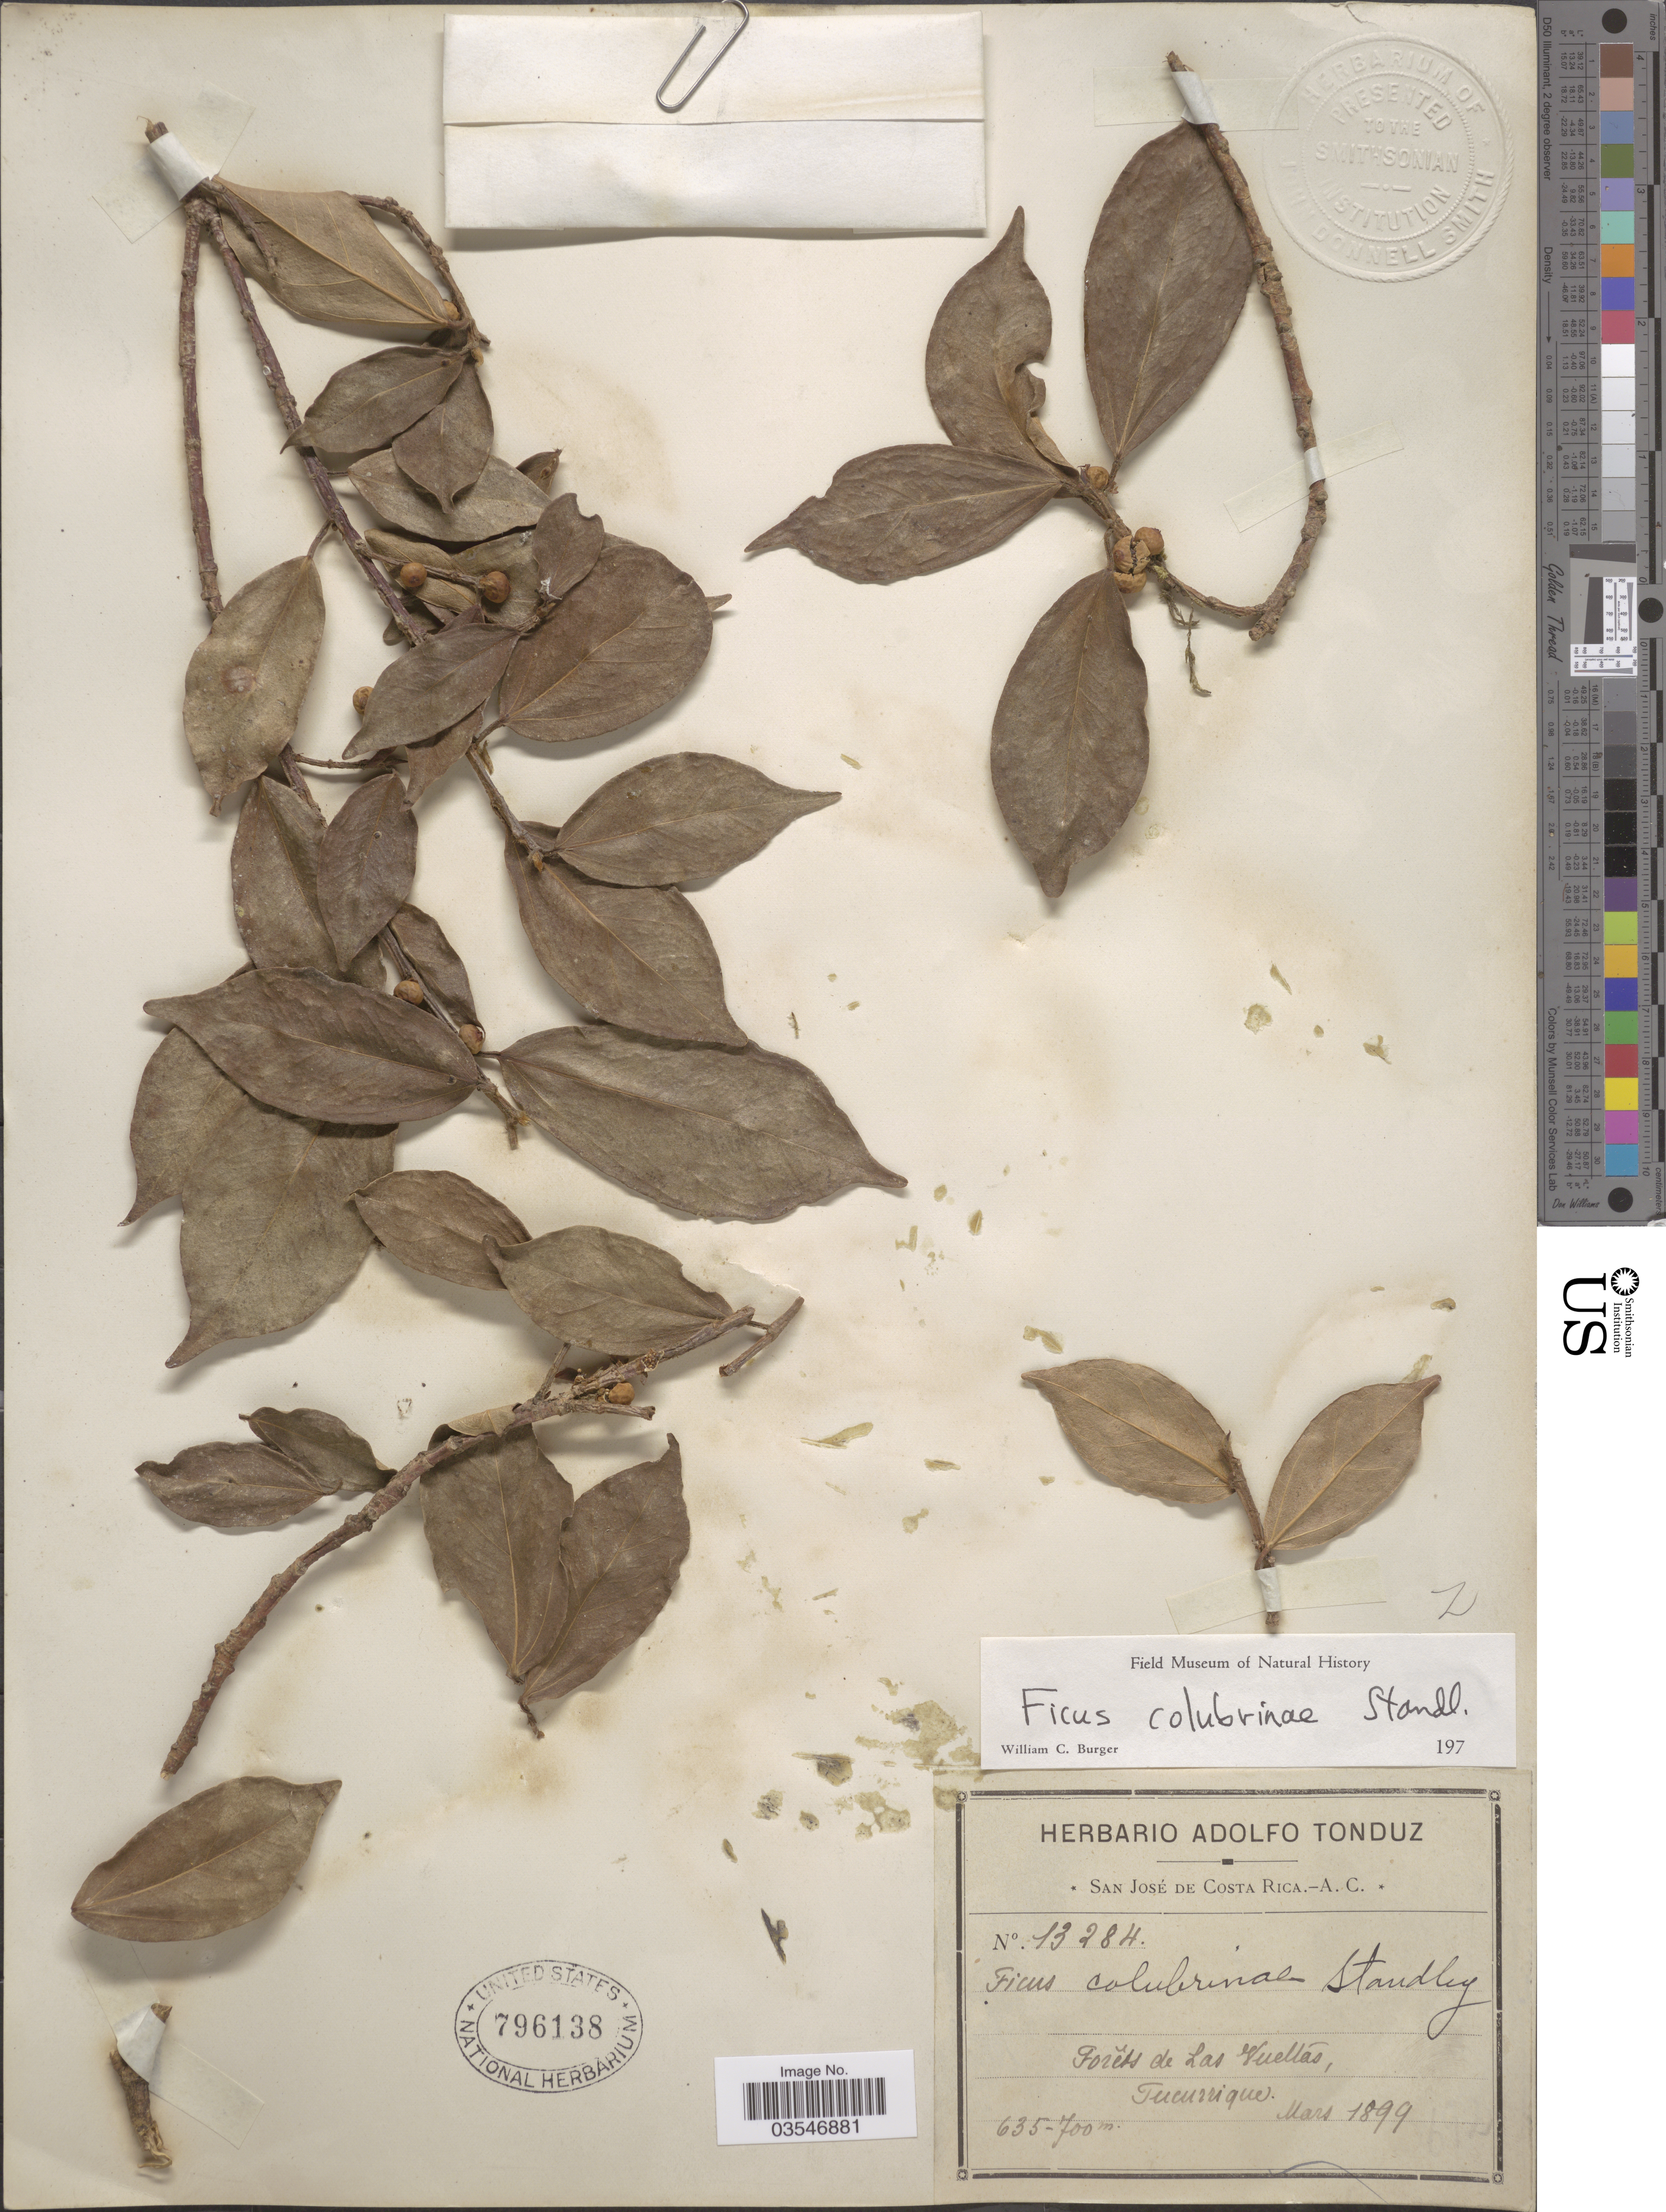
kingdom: Plantae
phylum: Tracheophyta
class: Magnoliopsida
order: Rosales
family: Moraceae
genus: Ficus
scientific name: Ficus colubrinae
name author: Standl.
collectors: ex Herb. Adolfo Tonduz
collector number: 13284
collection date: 1899-03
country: Costa Rica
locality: Forêts de Las Vueltás, Tucurrique.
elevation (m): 635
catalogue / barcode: US 796138